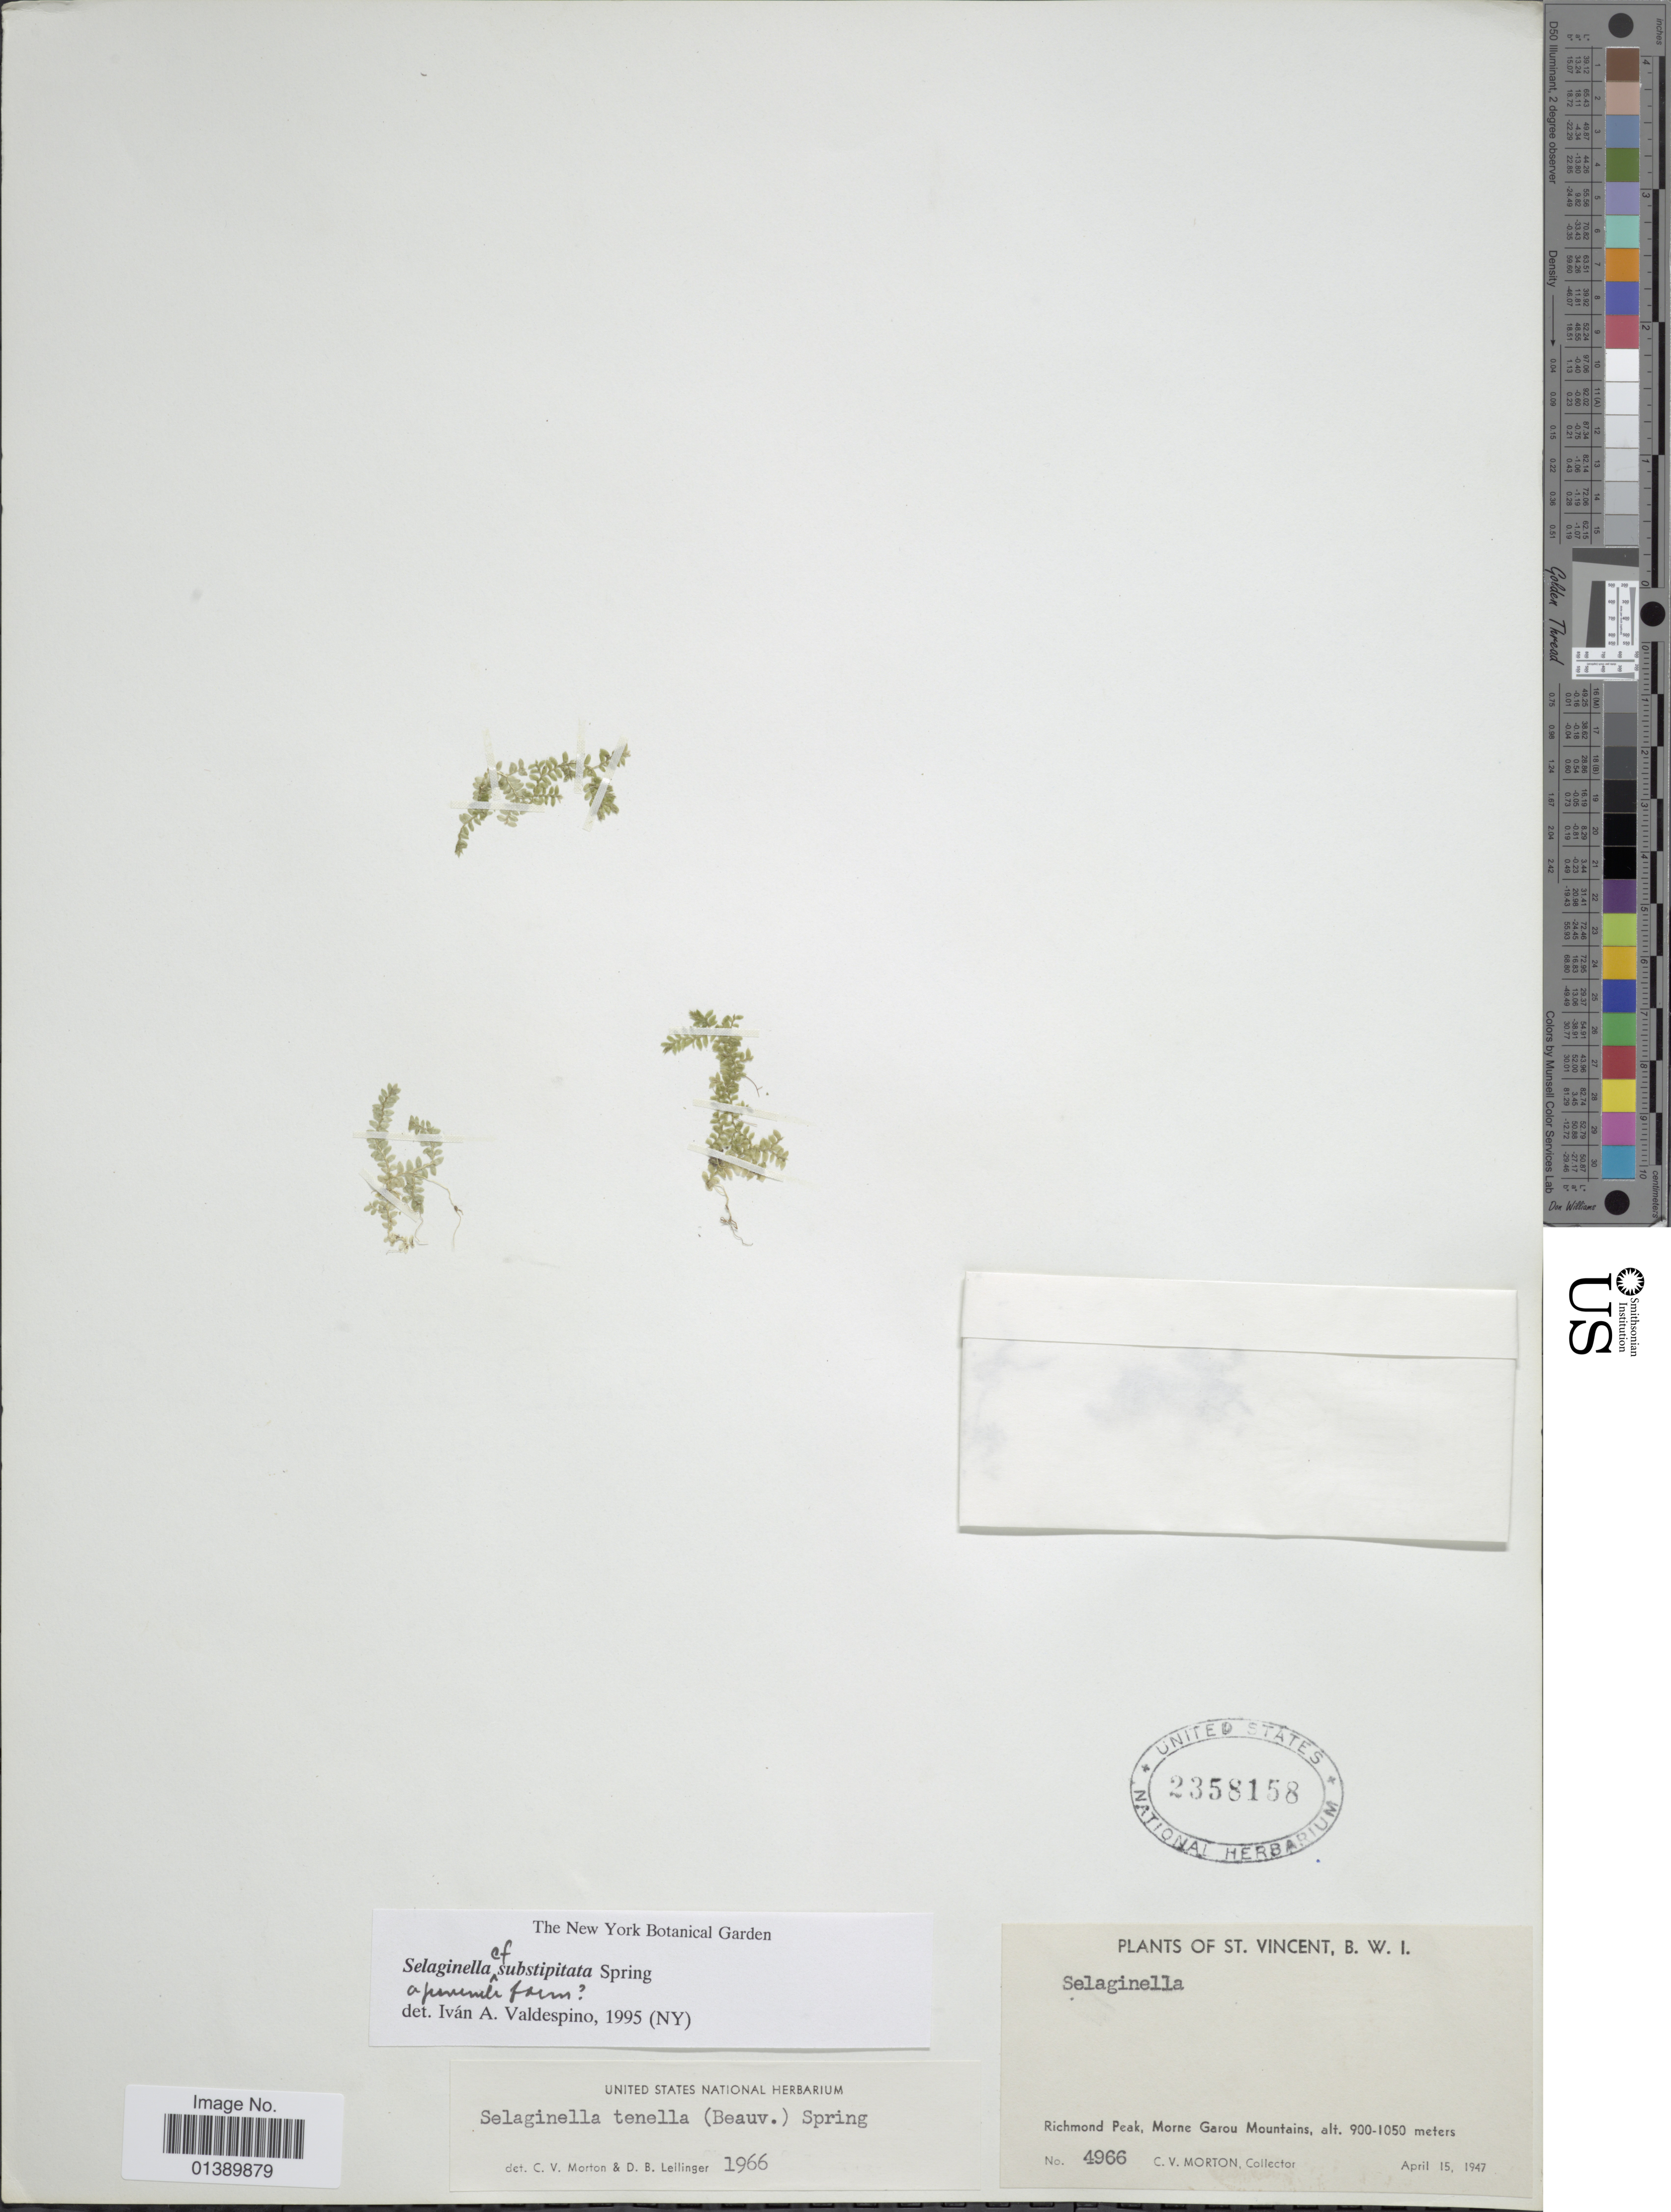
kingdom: Plantae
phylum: Tracheophyta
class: Lycopodiopsida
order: Selaginellales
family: Selaginellaceae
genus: Selaginella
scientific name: Selaginella substipitata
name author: Spring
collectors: C. V. Morton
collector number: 4966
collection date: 1947-04-15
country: St. Vincent - Grenadines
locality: St Vincent, B.W.I., Richmond Peak, Morne Garou Mountains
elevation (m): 900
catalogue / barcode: US 2358158